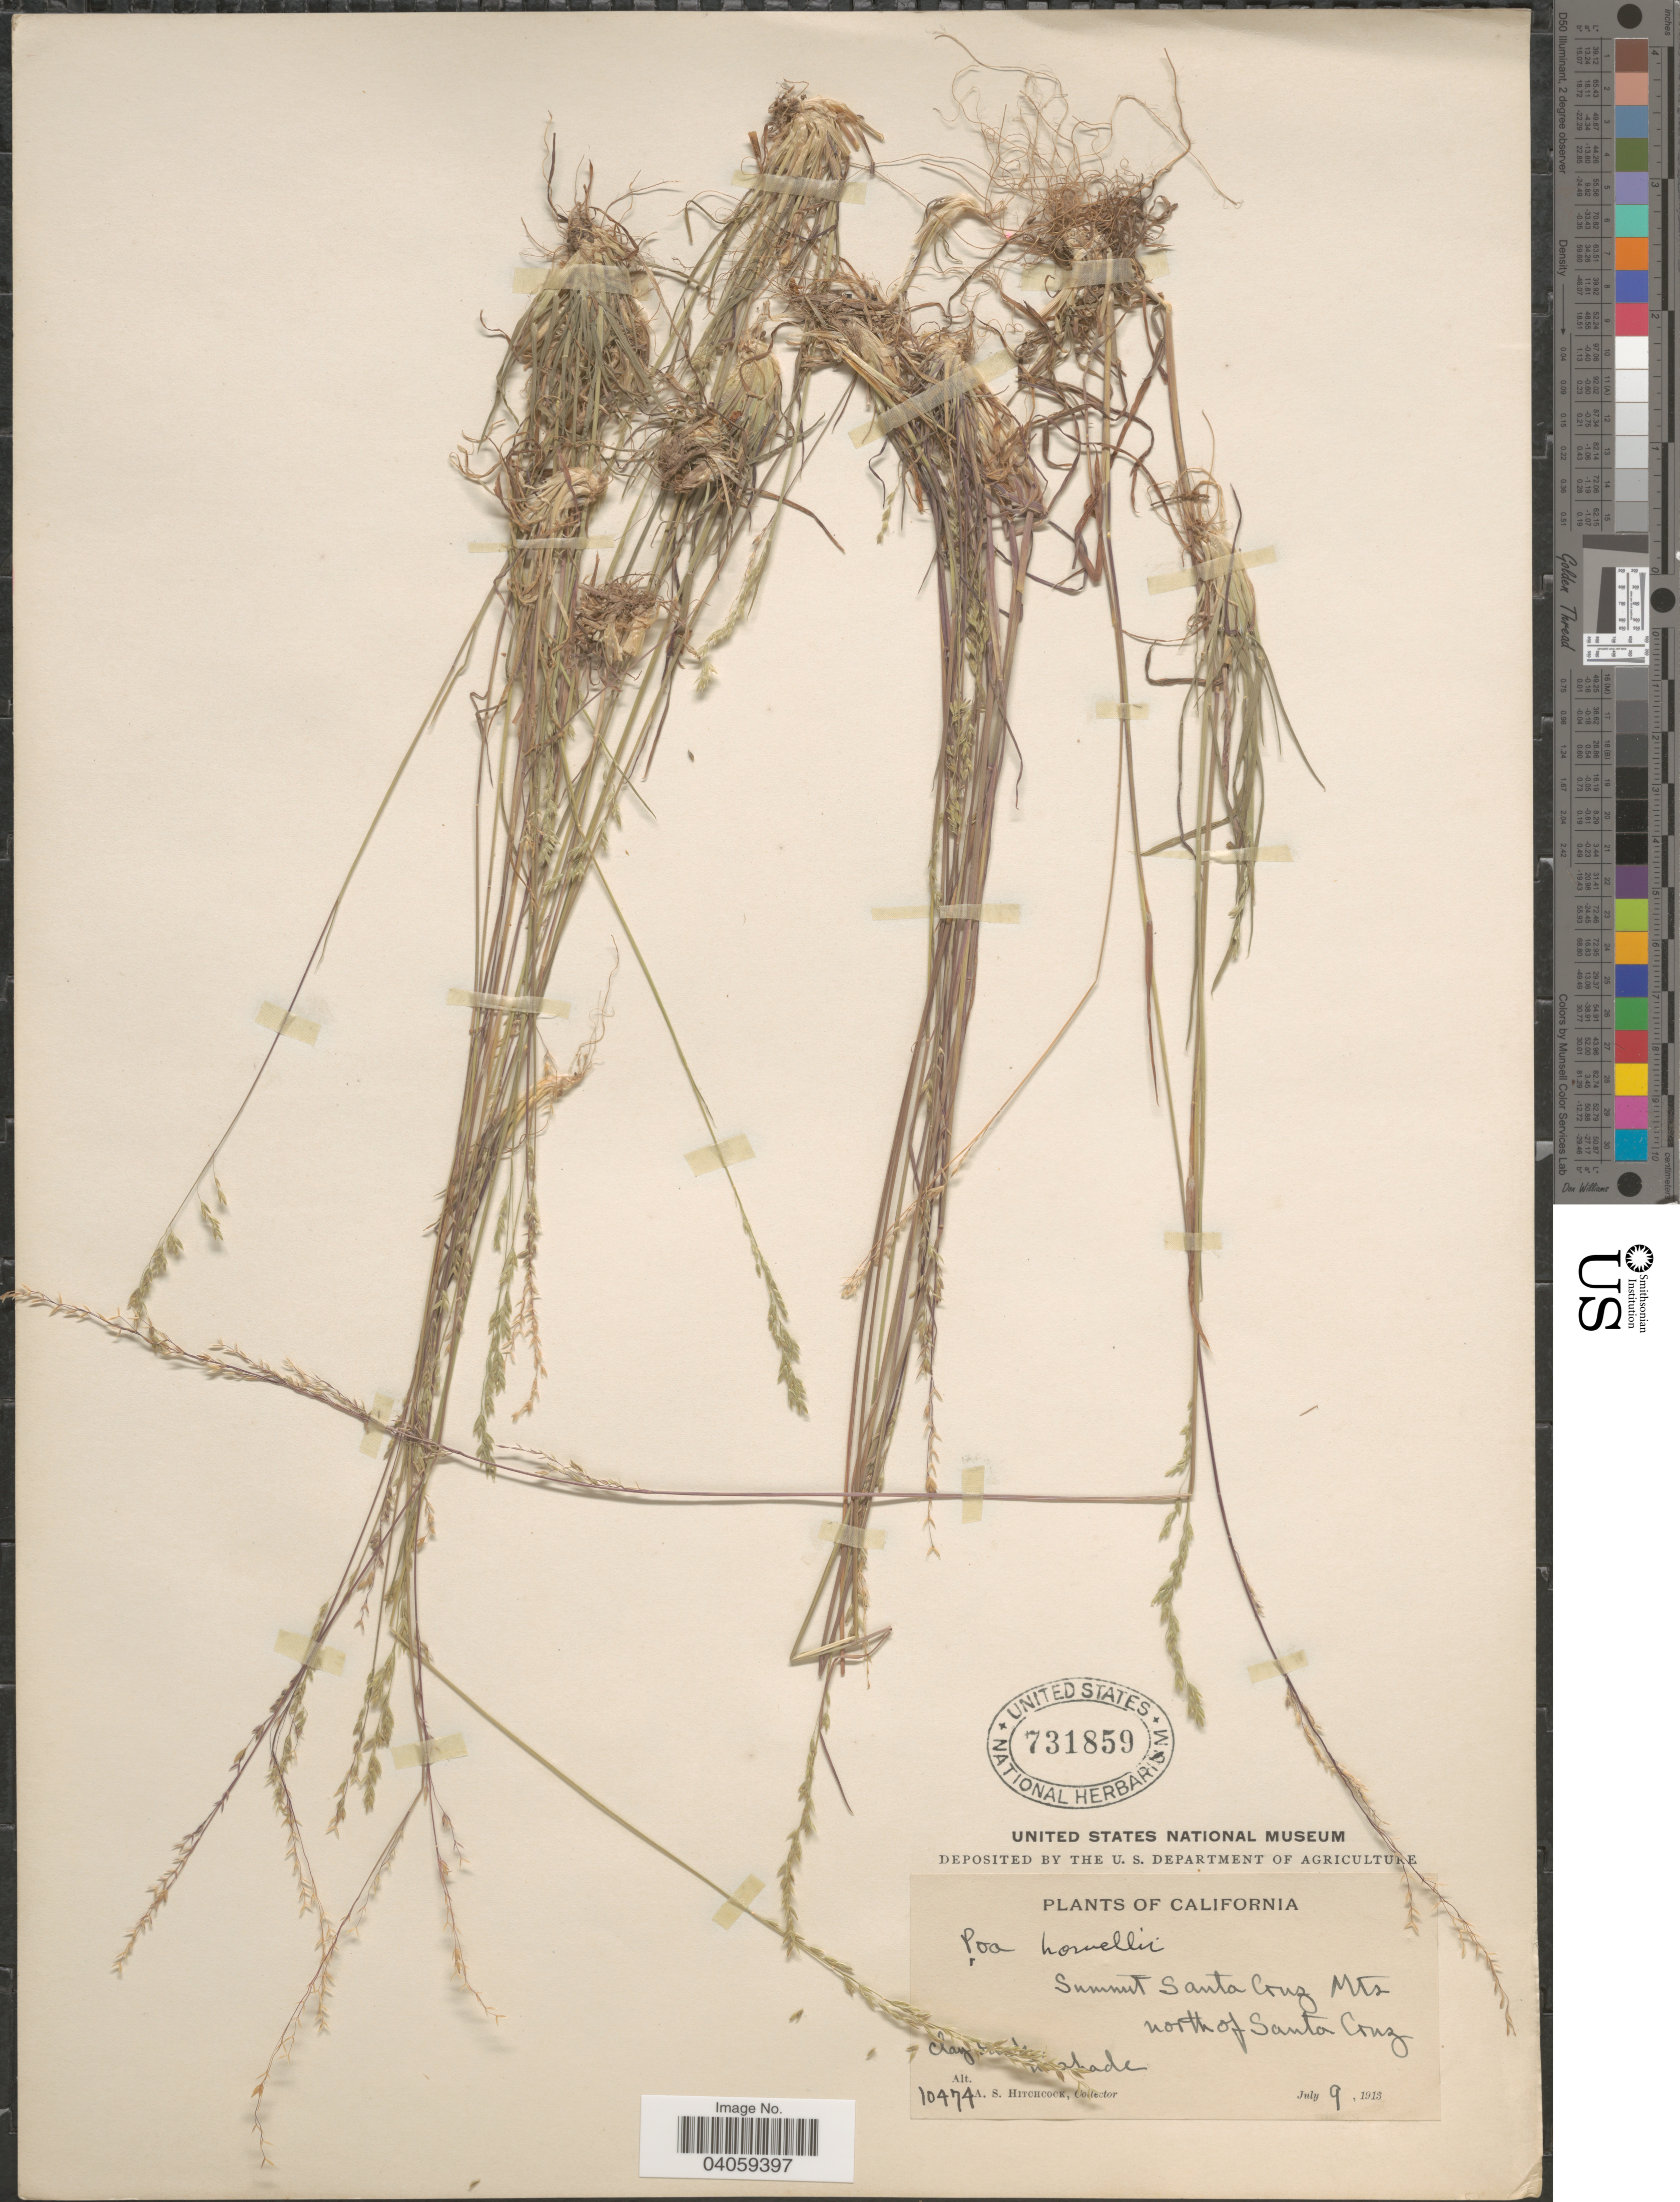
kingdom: Plantae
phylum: Tracheophyta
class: Liliopsida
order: Poales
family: Poaceae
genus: Poa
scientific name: Poa howellii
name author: Vasey & Scribn.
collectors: A. S. Hitchcock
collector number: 10474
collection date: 1913-07-09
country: United States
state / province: California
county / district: Santa Cruz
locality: Summit Santa Cruz Mts north of Santa Cruz.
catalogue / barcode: US 731859